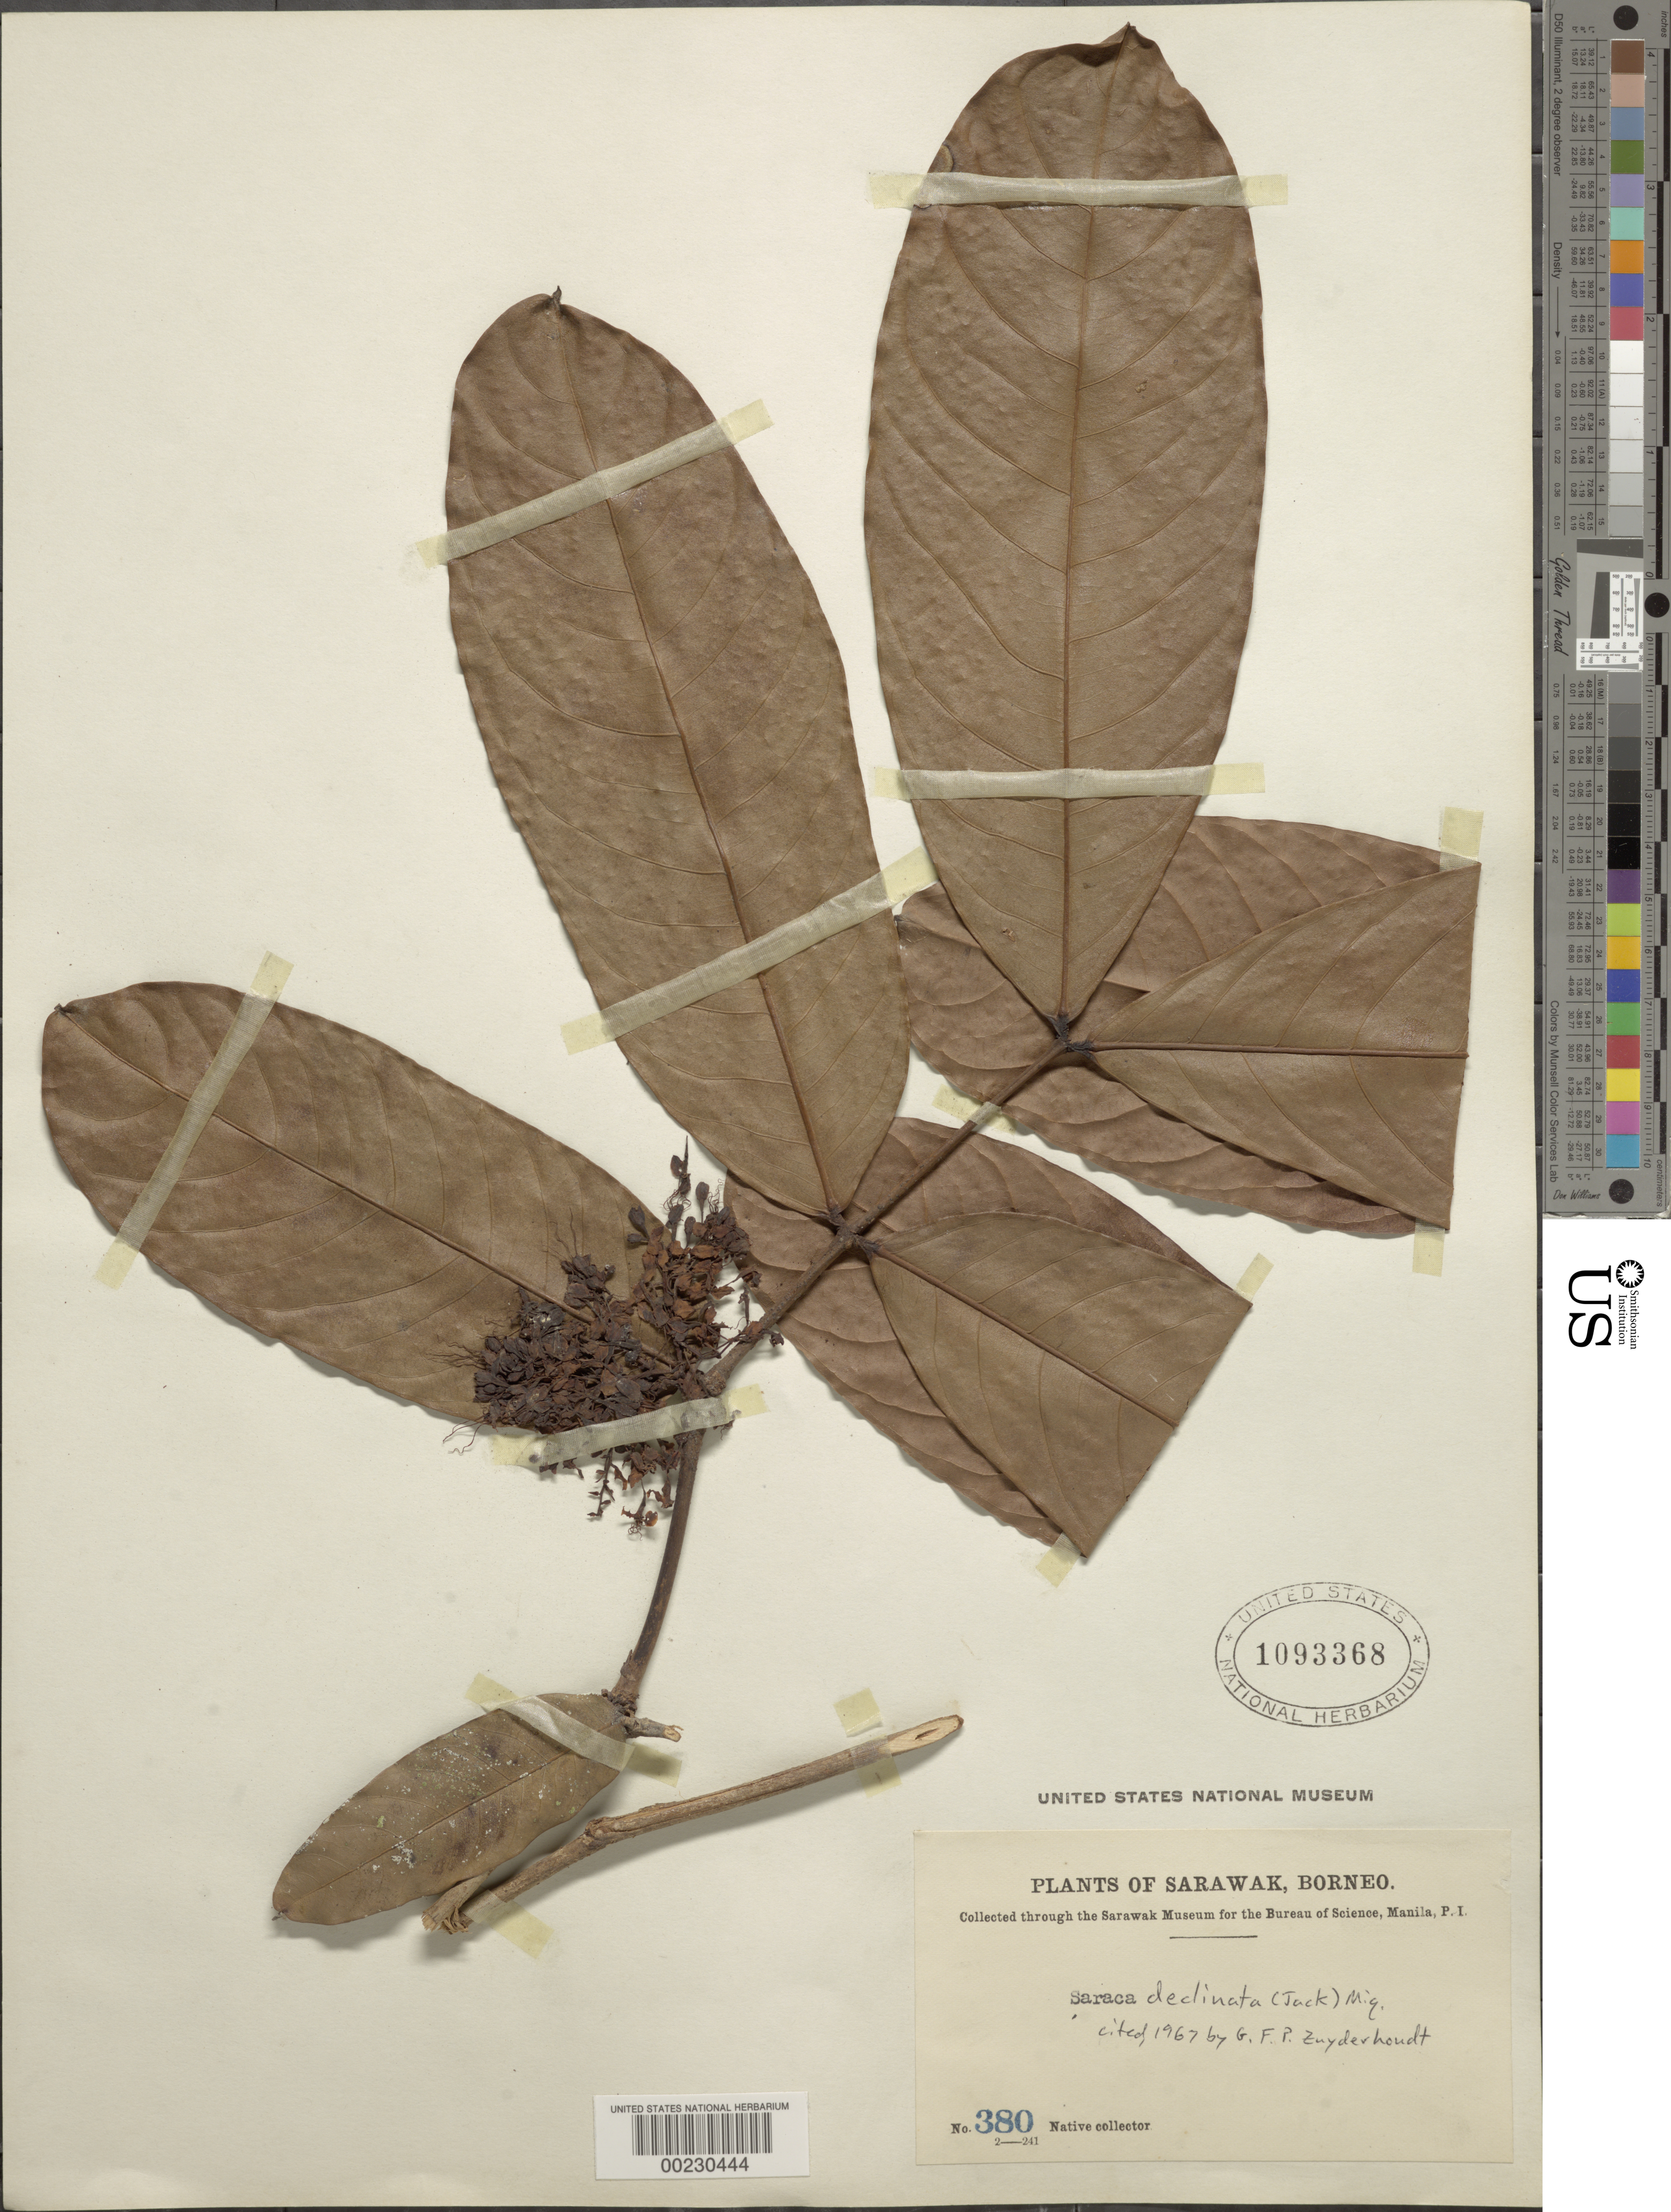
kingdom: Plantae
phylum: Tracheophyta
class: Magnoliopsida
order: Fabales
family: Fabaceae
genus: Saraca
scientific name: Saraca declinata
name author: (J.G. Jack) Miq.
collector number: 380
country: Malaysia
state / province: Sarawak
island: Borneo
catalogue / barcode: US 1093368